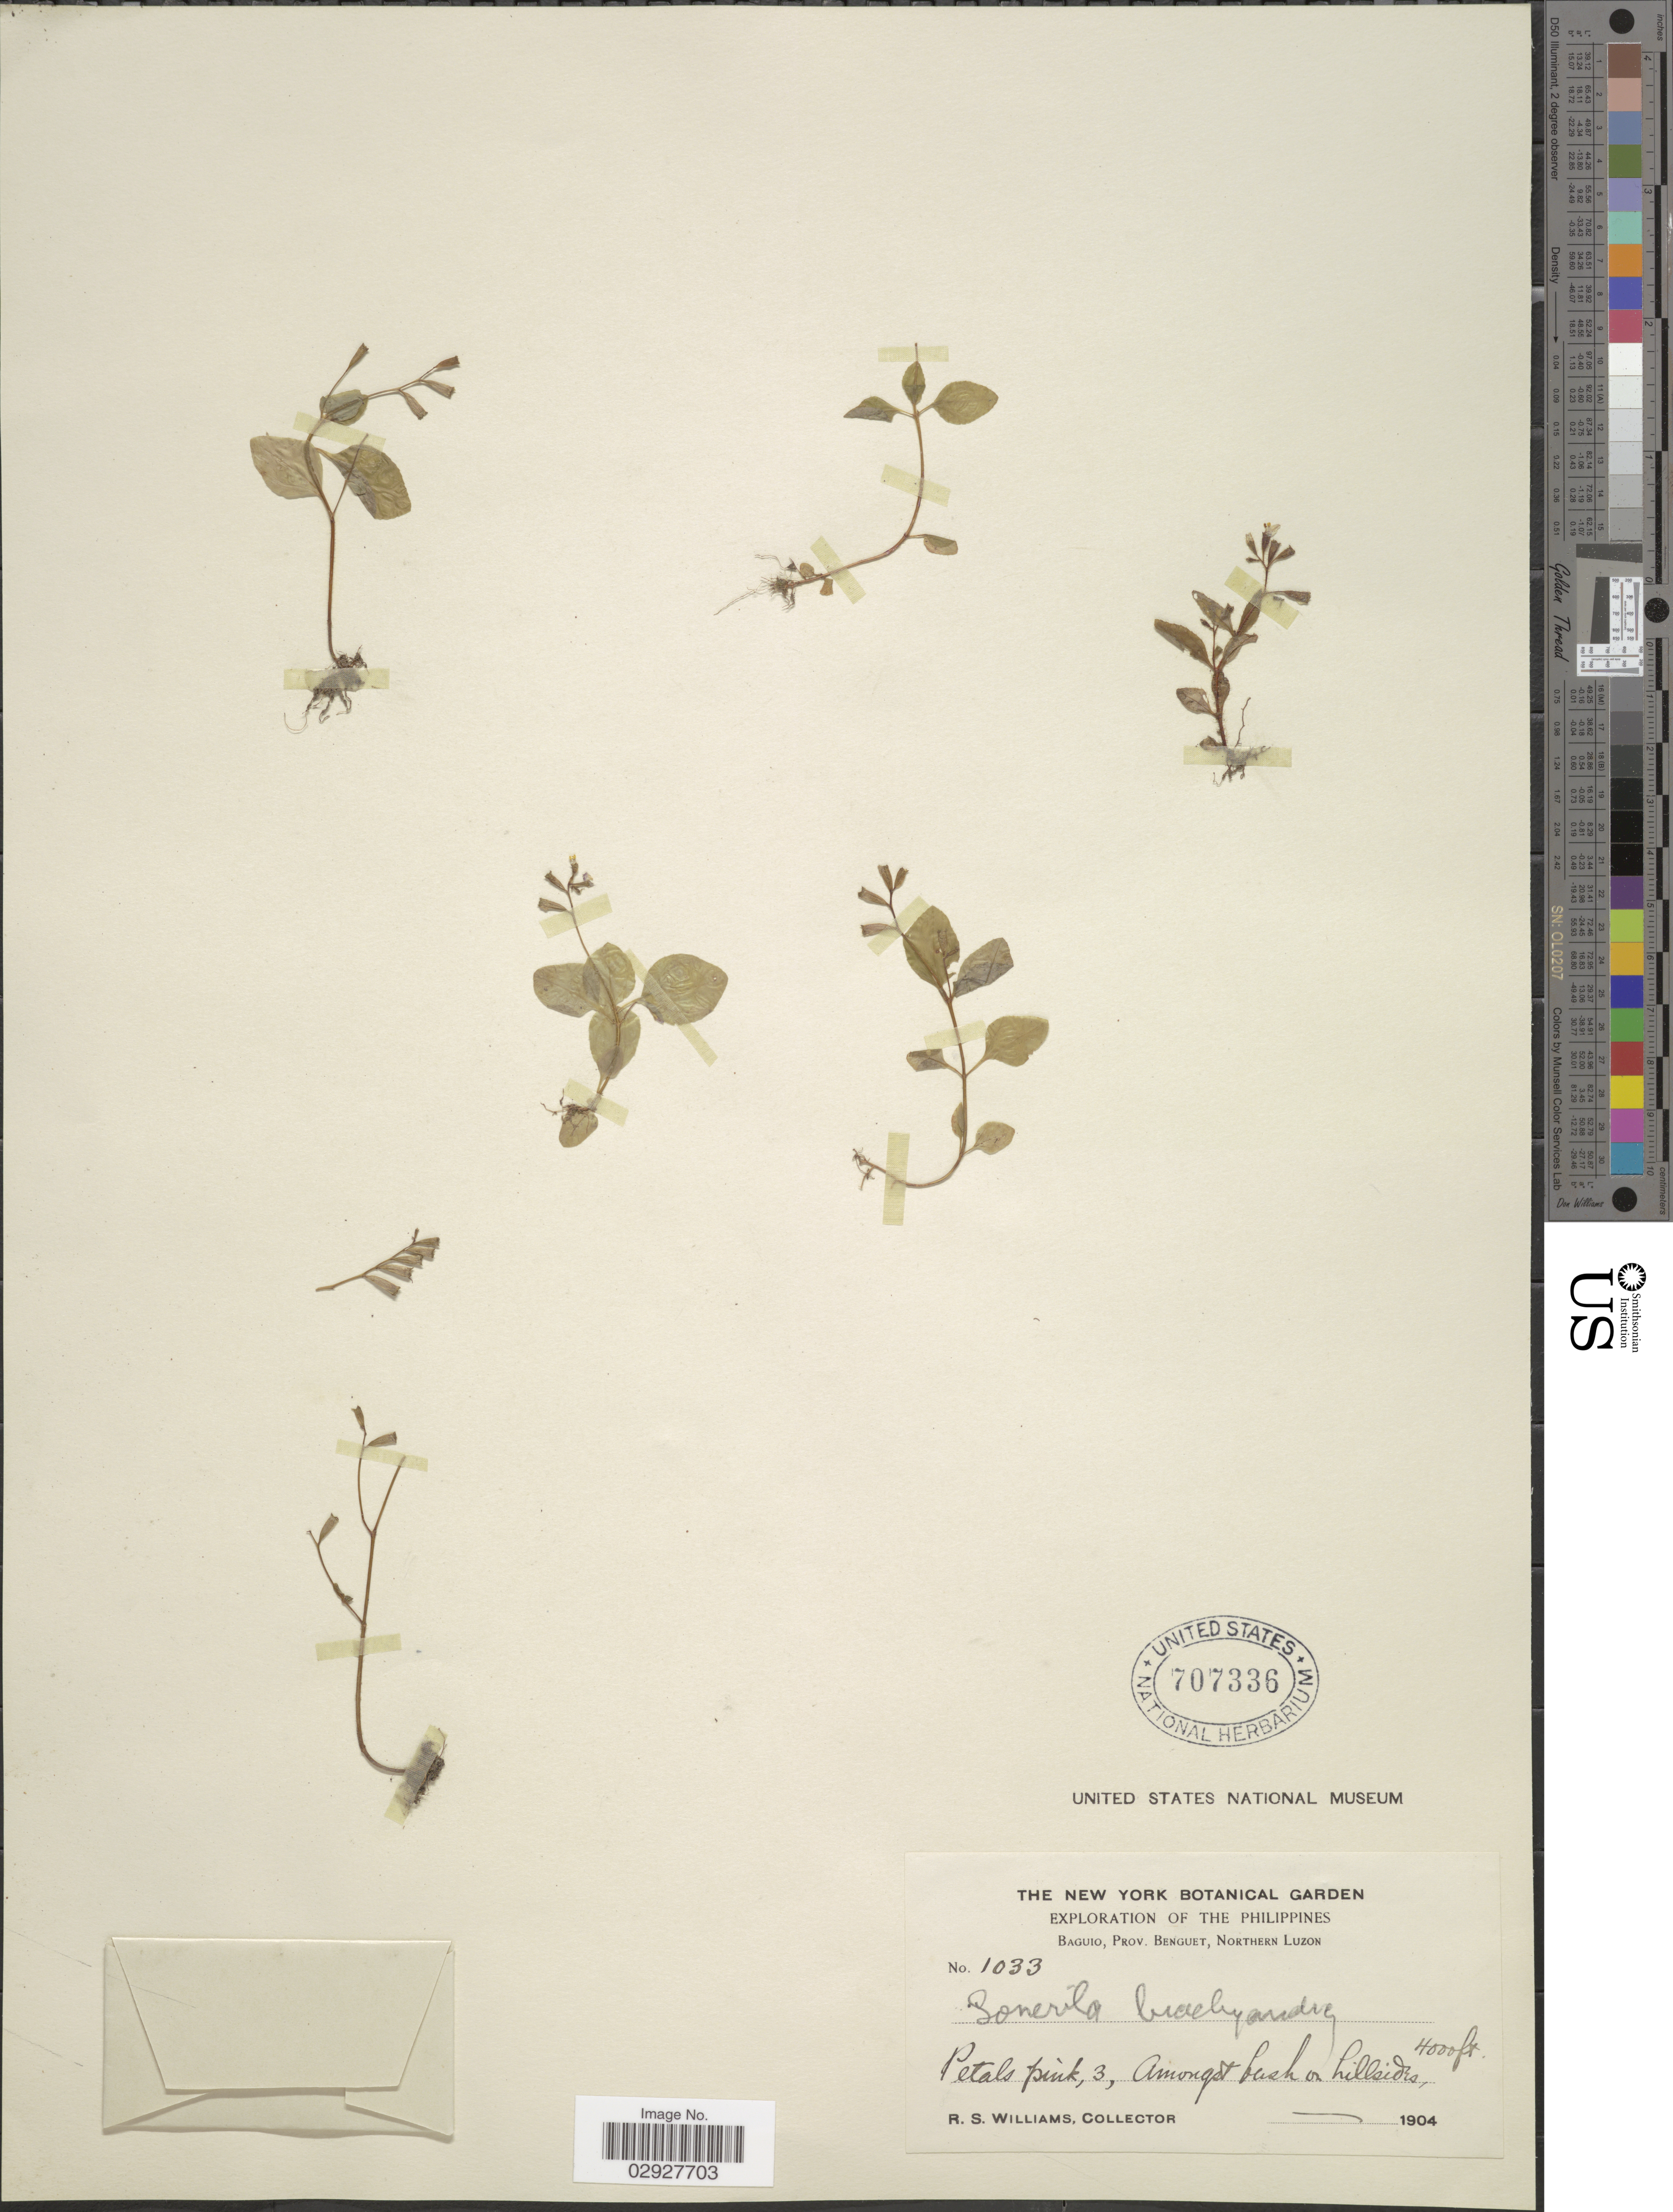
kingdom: Plantae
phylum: Tracheophyta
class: Magnoliopsida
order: Myrtales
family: Melastomataceae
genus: Sonerila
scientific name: Sonerila brachyandra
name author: Naudin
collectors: R. S. Williams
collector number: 1033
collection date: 1904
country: Philippines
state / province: Cordillera (Administrative Region)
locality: Baguio, Prov. Benguet, Northern Luzon.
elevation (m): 1219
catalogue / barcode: US 707336